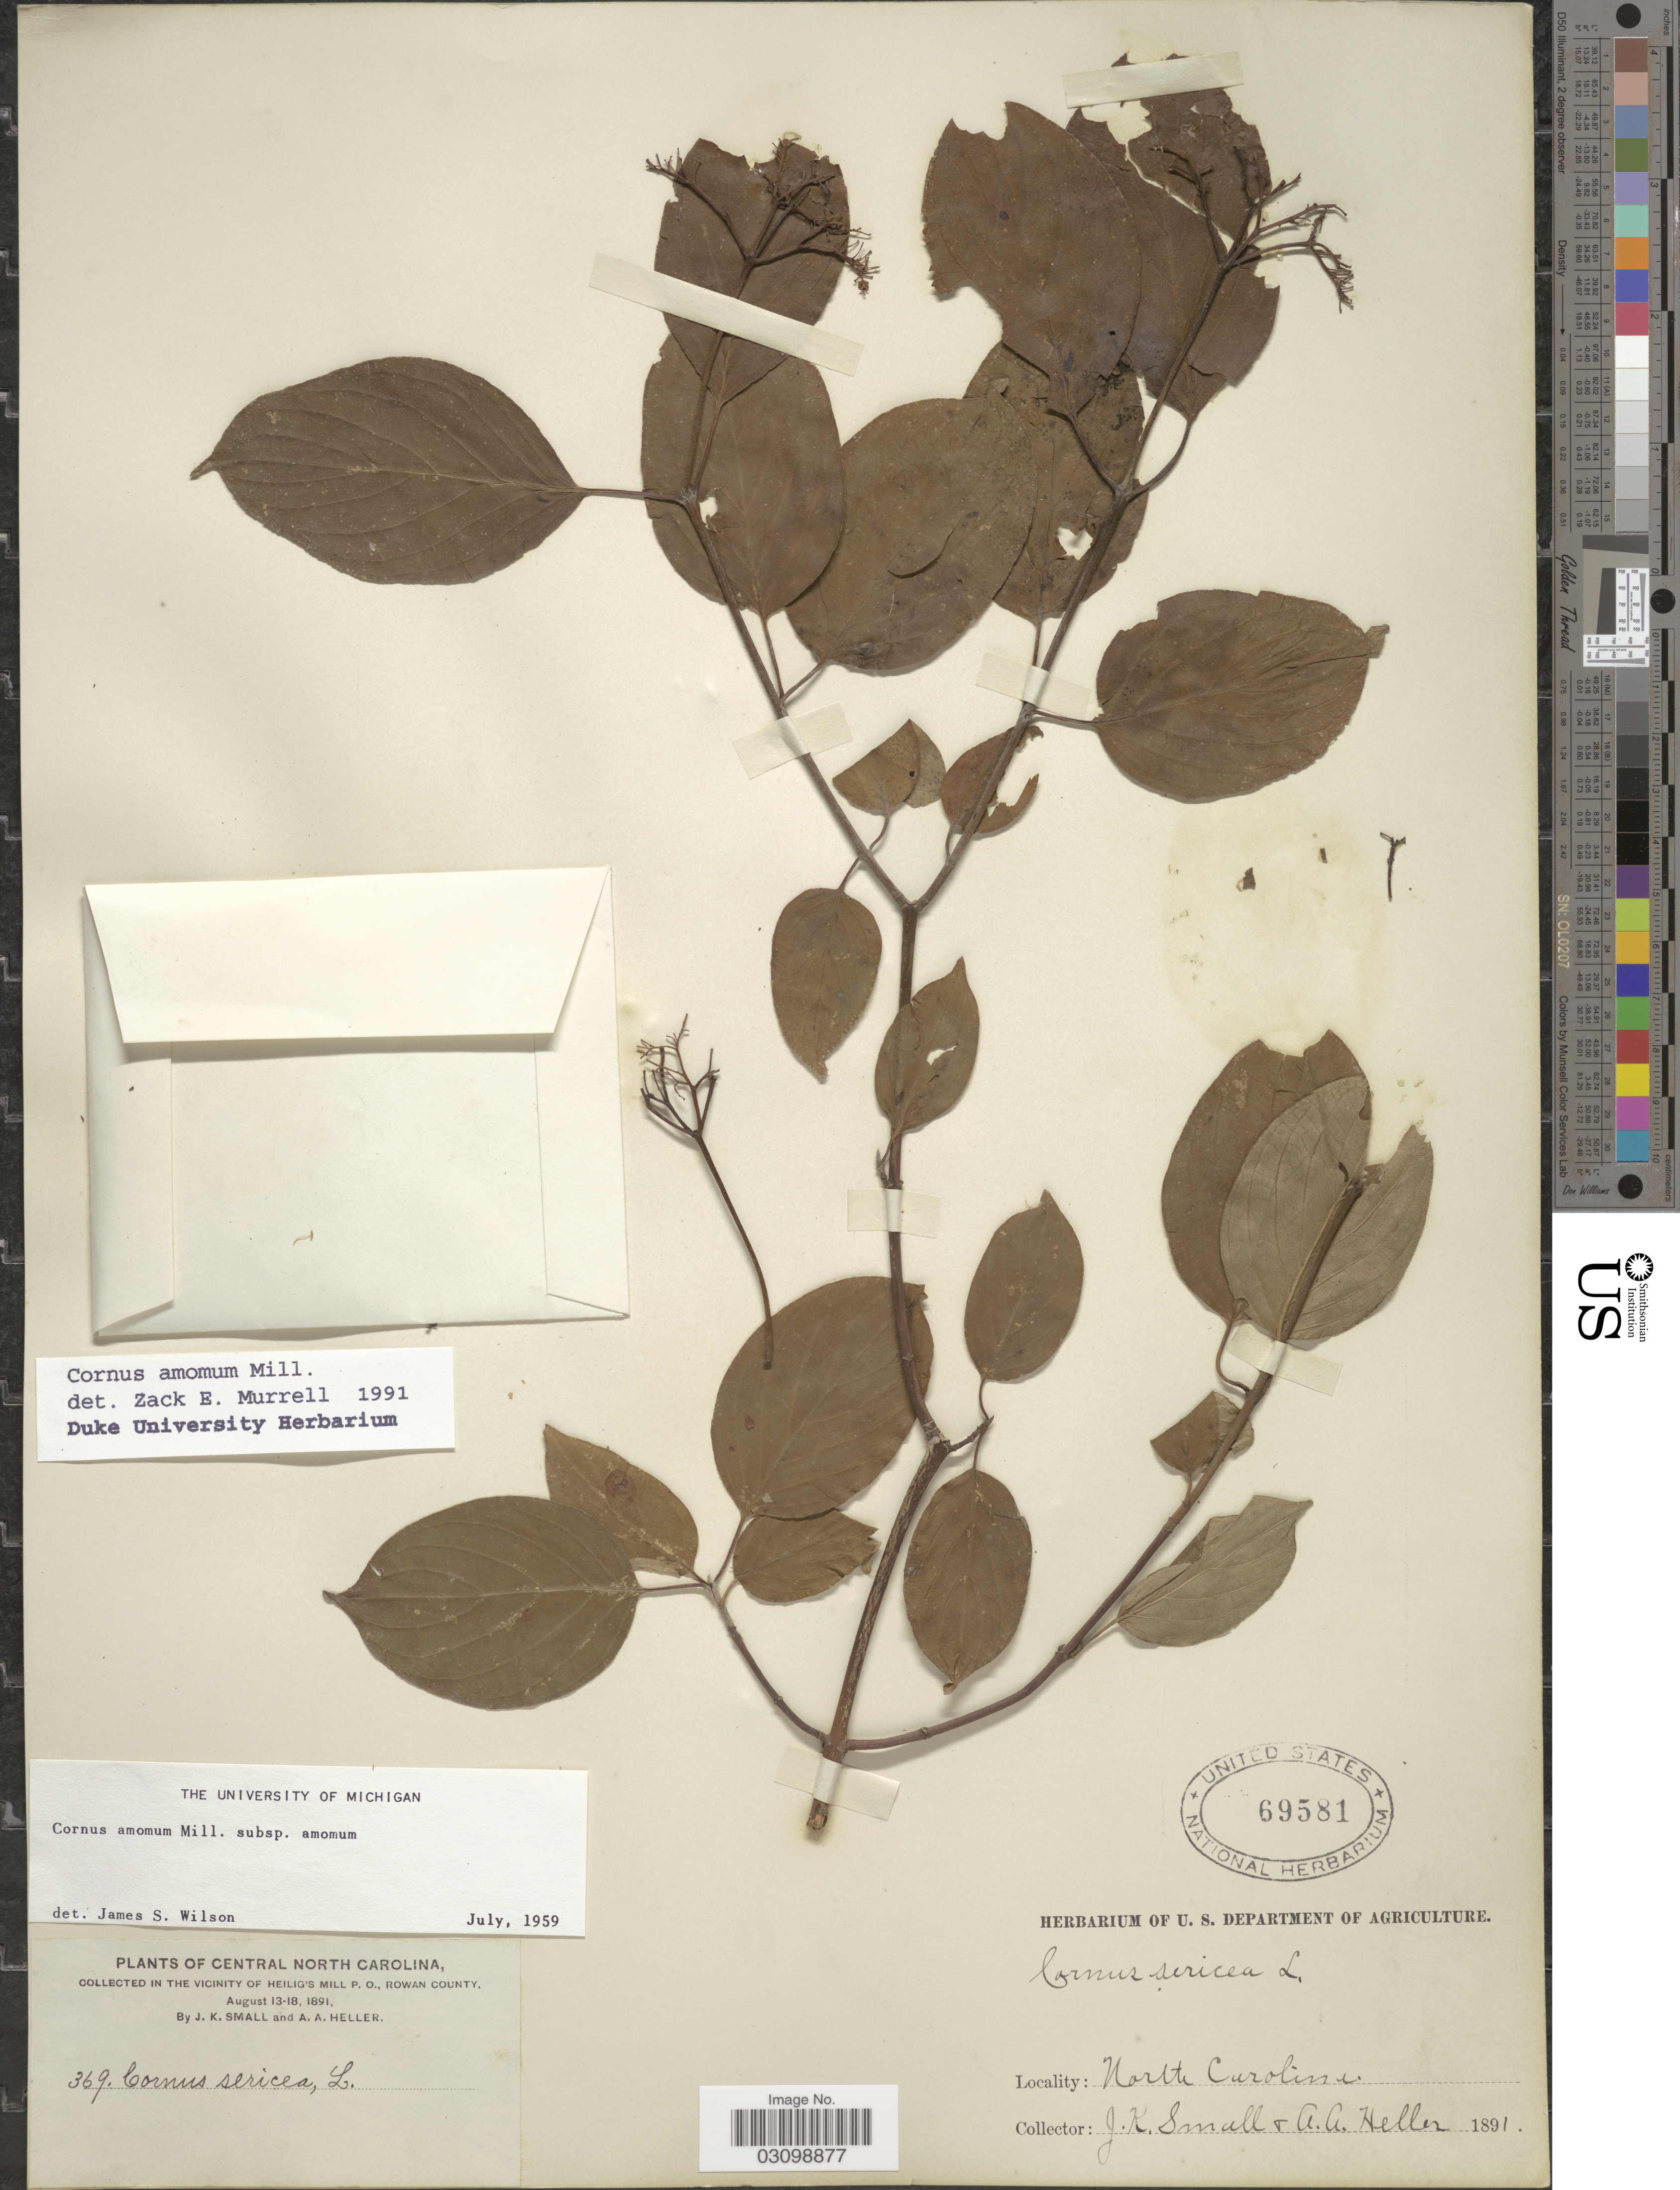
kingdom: Plantae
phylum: Tracheophyta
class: Magnoliopsida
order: Cornales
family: Cornaceae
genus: Cornus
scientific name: Cornus amomum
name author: Mill.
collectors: J. K. Small & A. A. Heller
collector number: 369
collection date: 1891-08-13/1891-08-18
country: United States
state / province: North Carolina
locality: Central North Carolina, in the vicinity of Heilig's Mill, P.O., Rowan County.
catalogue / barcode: US 69581